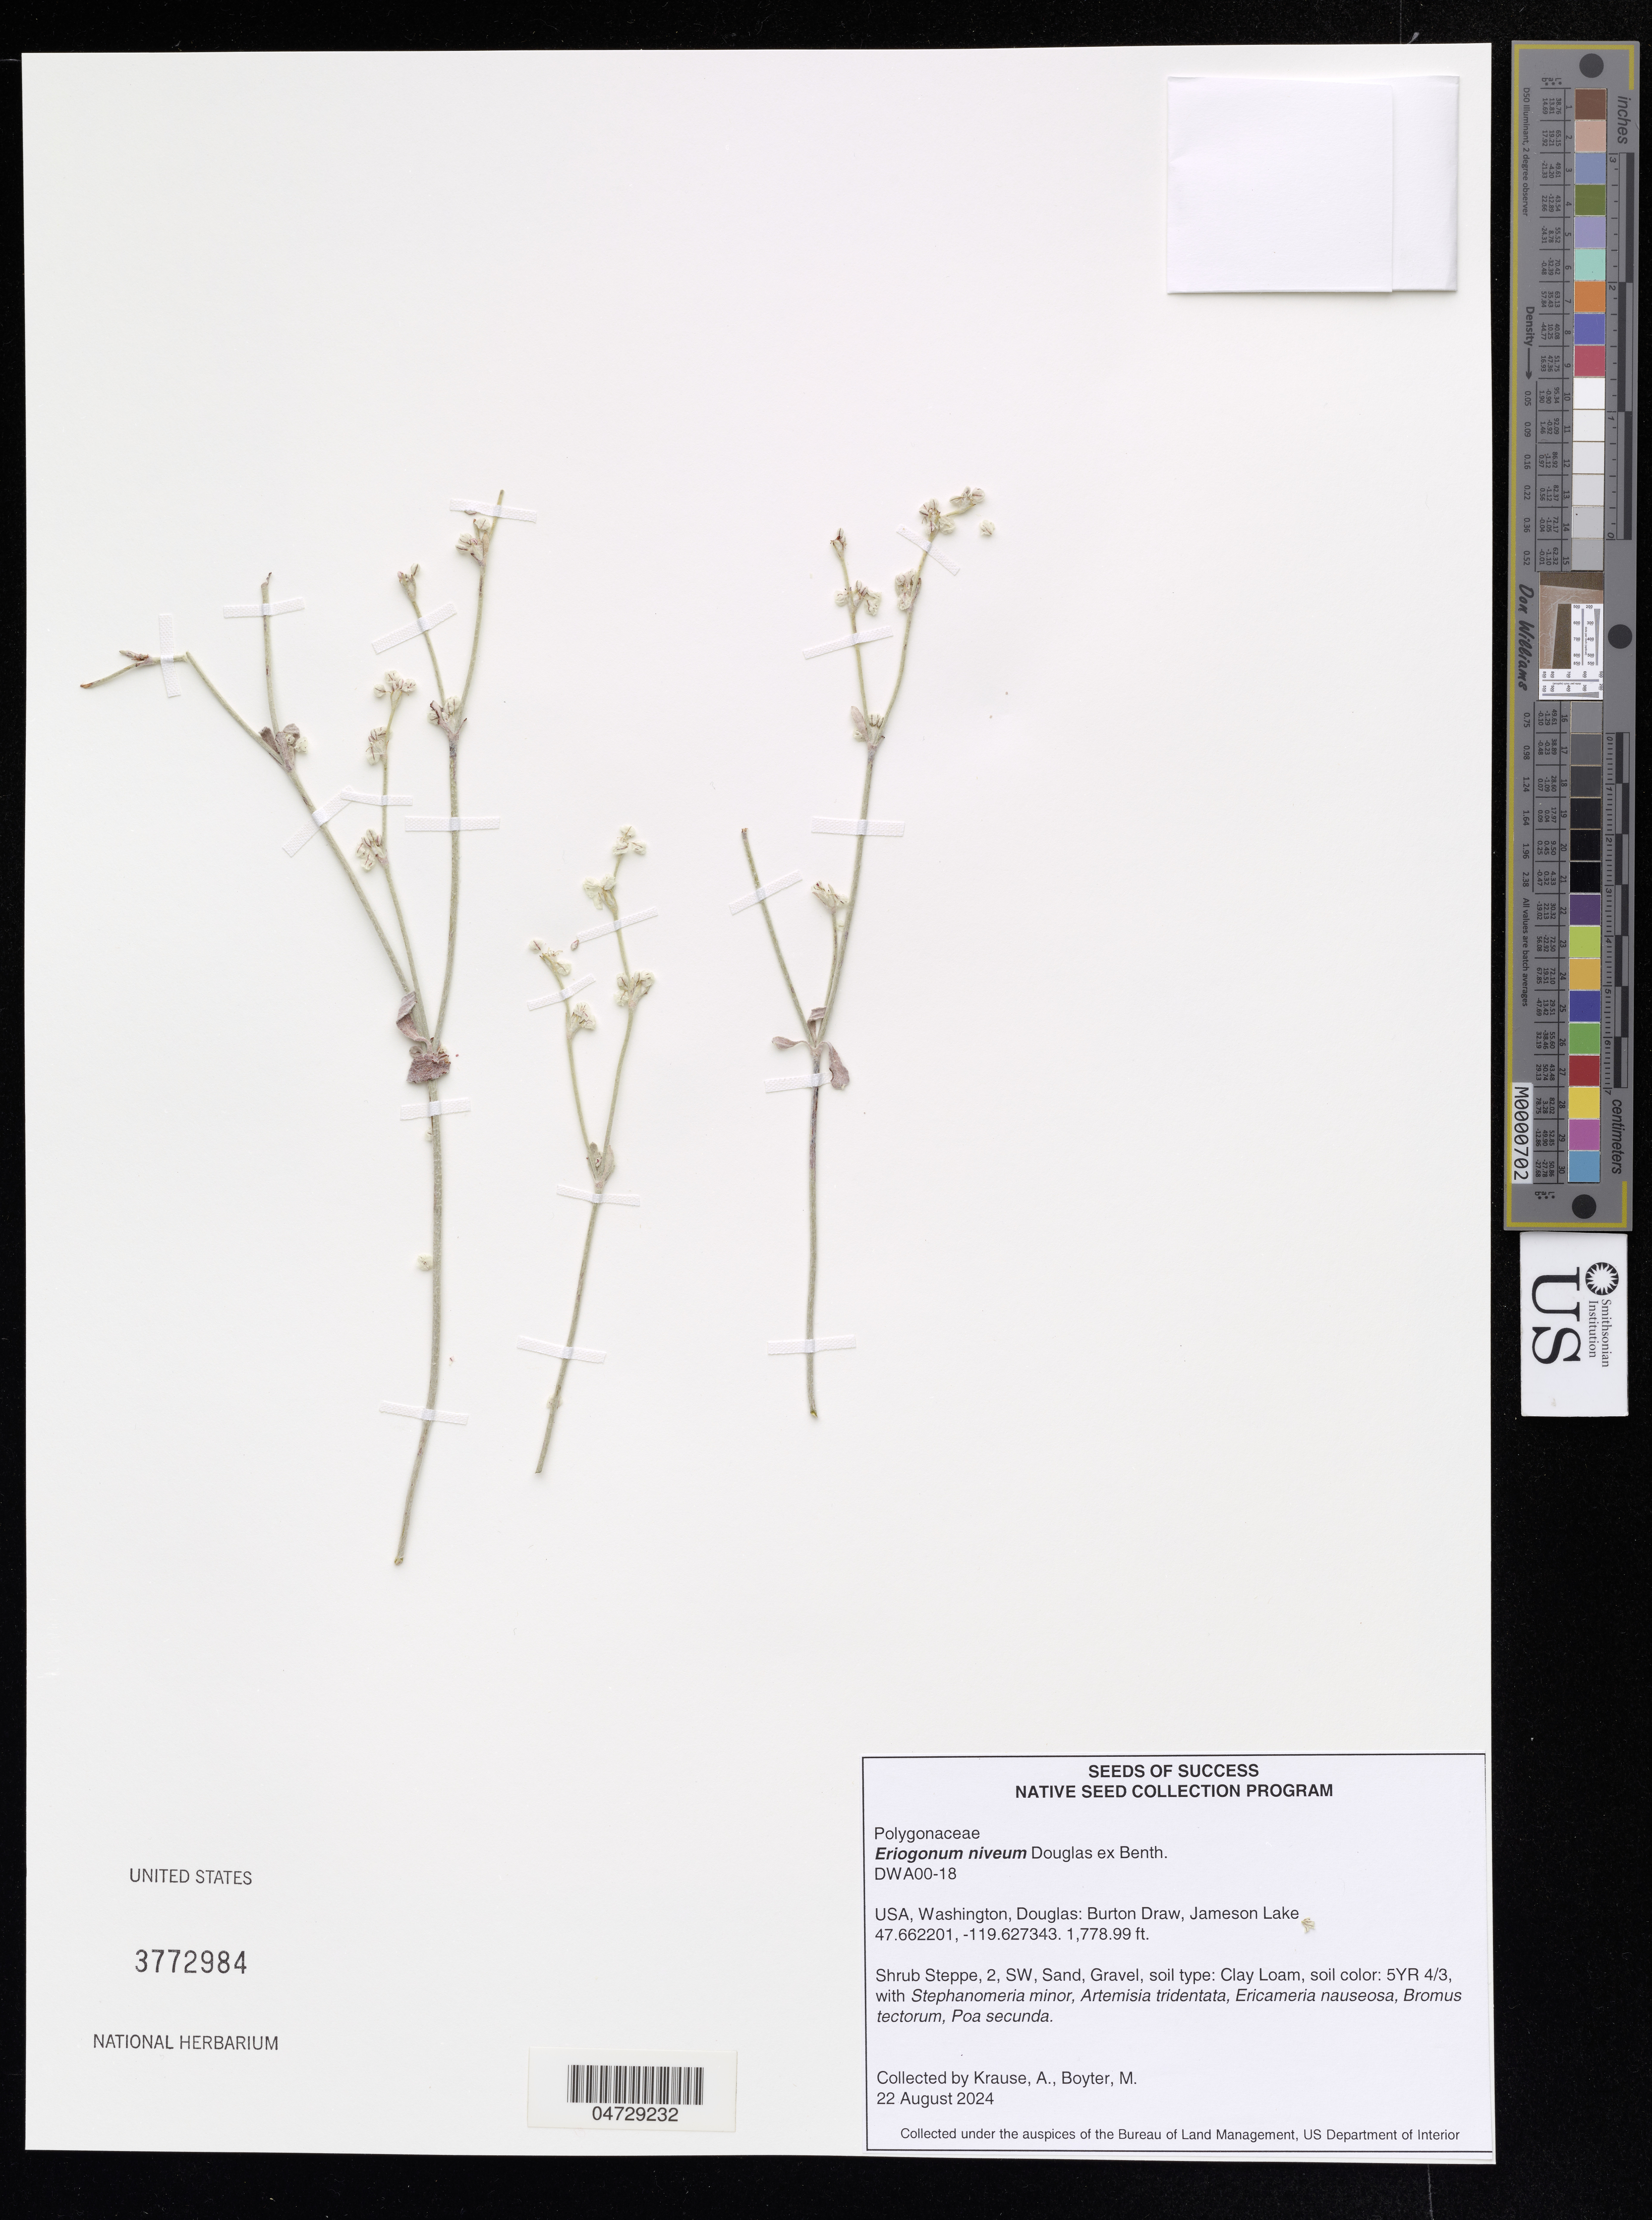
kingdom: Plantae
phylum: Tracheophyta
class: Magnoliopsida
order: Caryophyllales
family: Polygonaceae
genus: Eriogonum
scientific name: Eriogonum niveum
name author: (Douglas ex) Benth.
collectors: A. Krause & M. Boyter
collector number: DWA00-18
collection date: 2024-08-22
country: United States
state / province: Washington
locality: Douglas: Burton Draw, Jameson Lake.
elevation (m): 542.24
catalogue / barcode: US 3772984